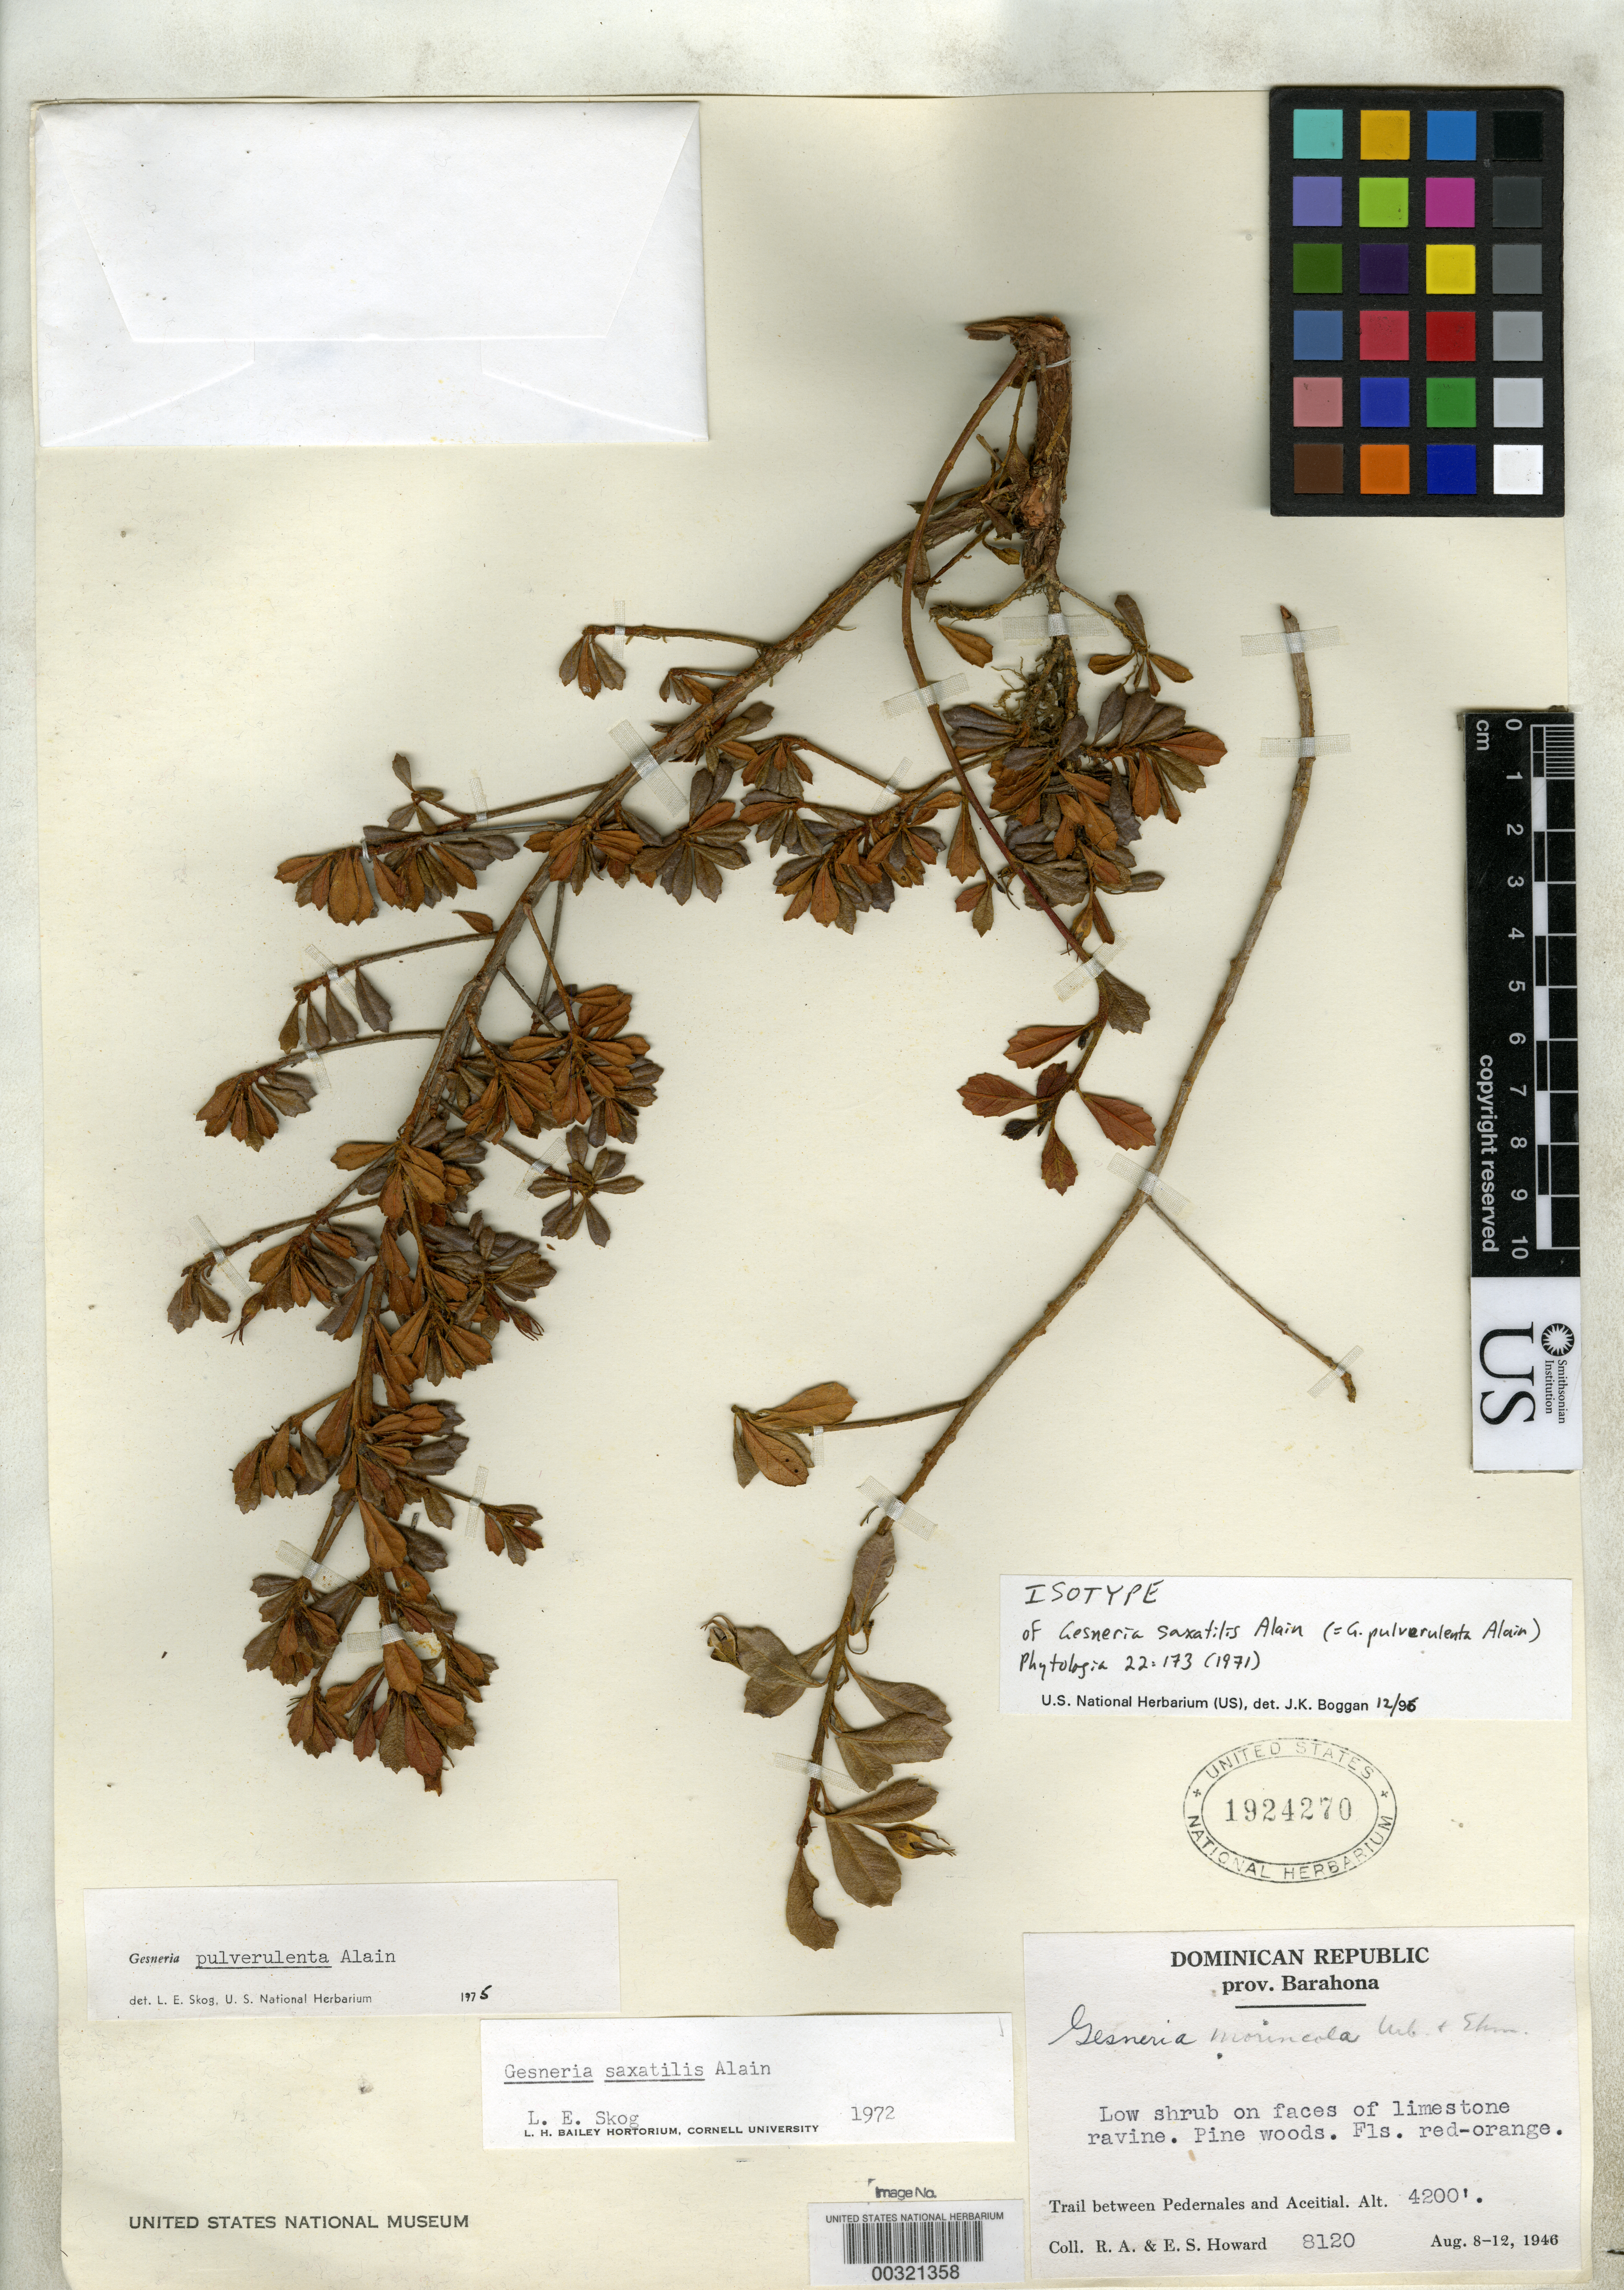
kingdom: Plantae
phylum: Tracheophyta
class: Magnoliopsida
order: Lamiales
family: Gesneriaceae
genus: Gesneria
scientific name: Gesneria saxatilis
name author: Alain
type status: Isotype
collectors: R. A. Howard & E. S. Howard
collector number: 8120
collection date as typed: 08 Aug 1946 to 12 Aug 1946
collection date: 1946-08-08/1946-08-12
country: Dominican Republic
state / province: Barahona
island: Hispaniola Island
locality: Trail between Pedernales and Aceitial.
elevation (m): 1280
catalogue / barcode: US 1924270